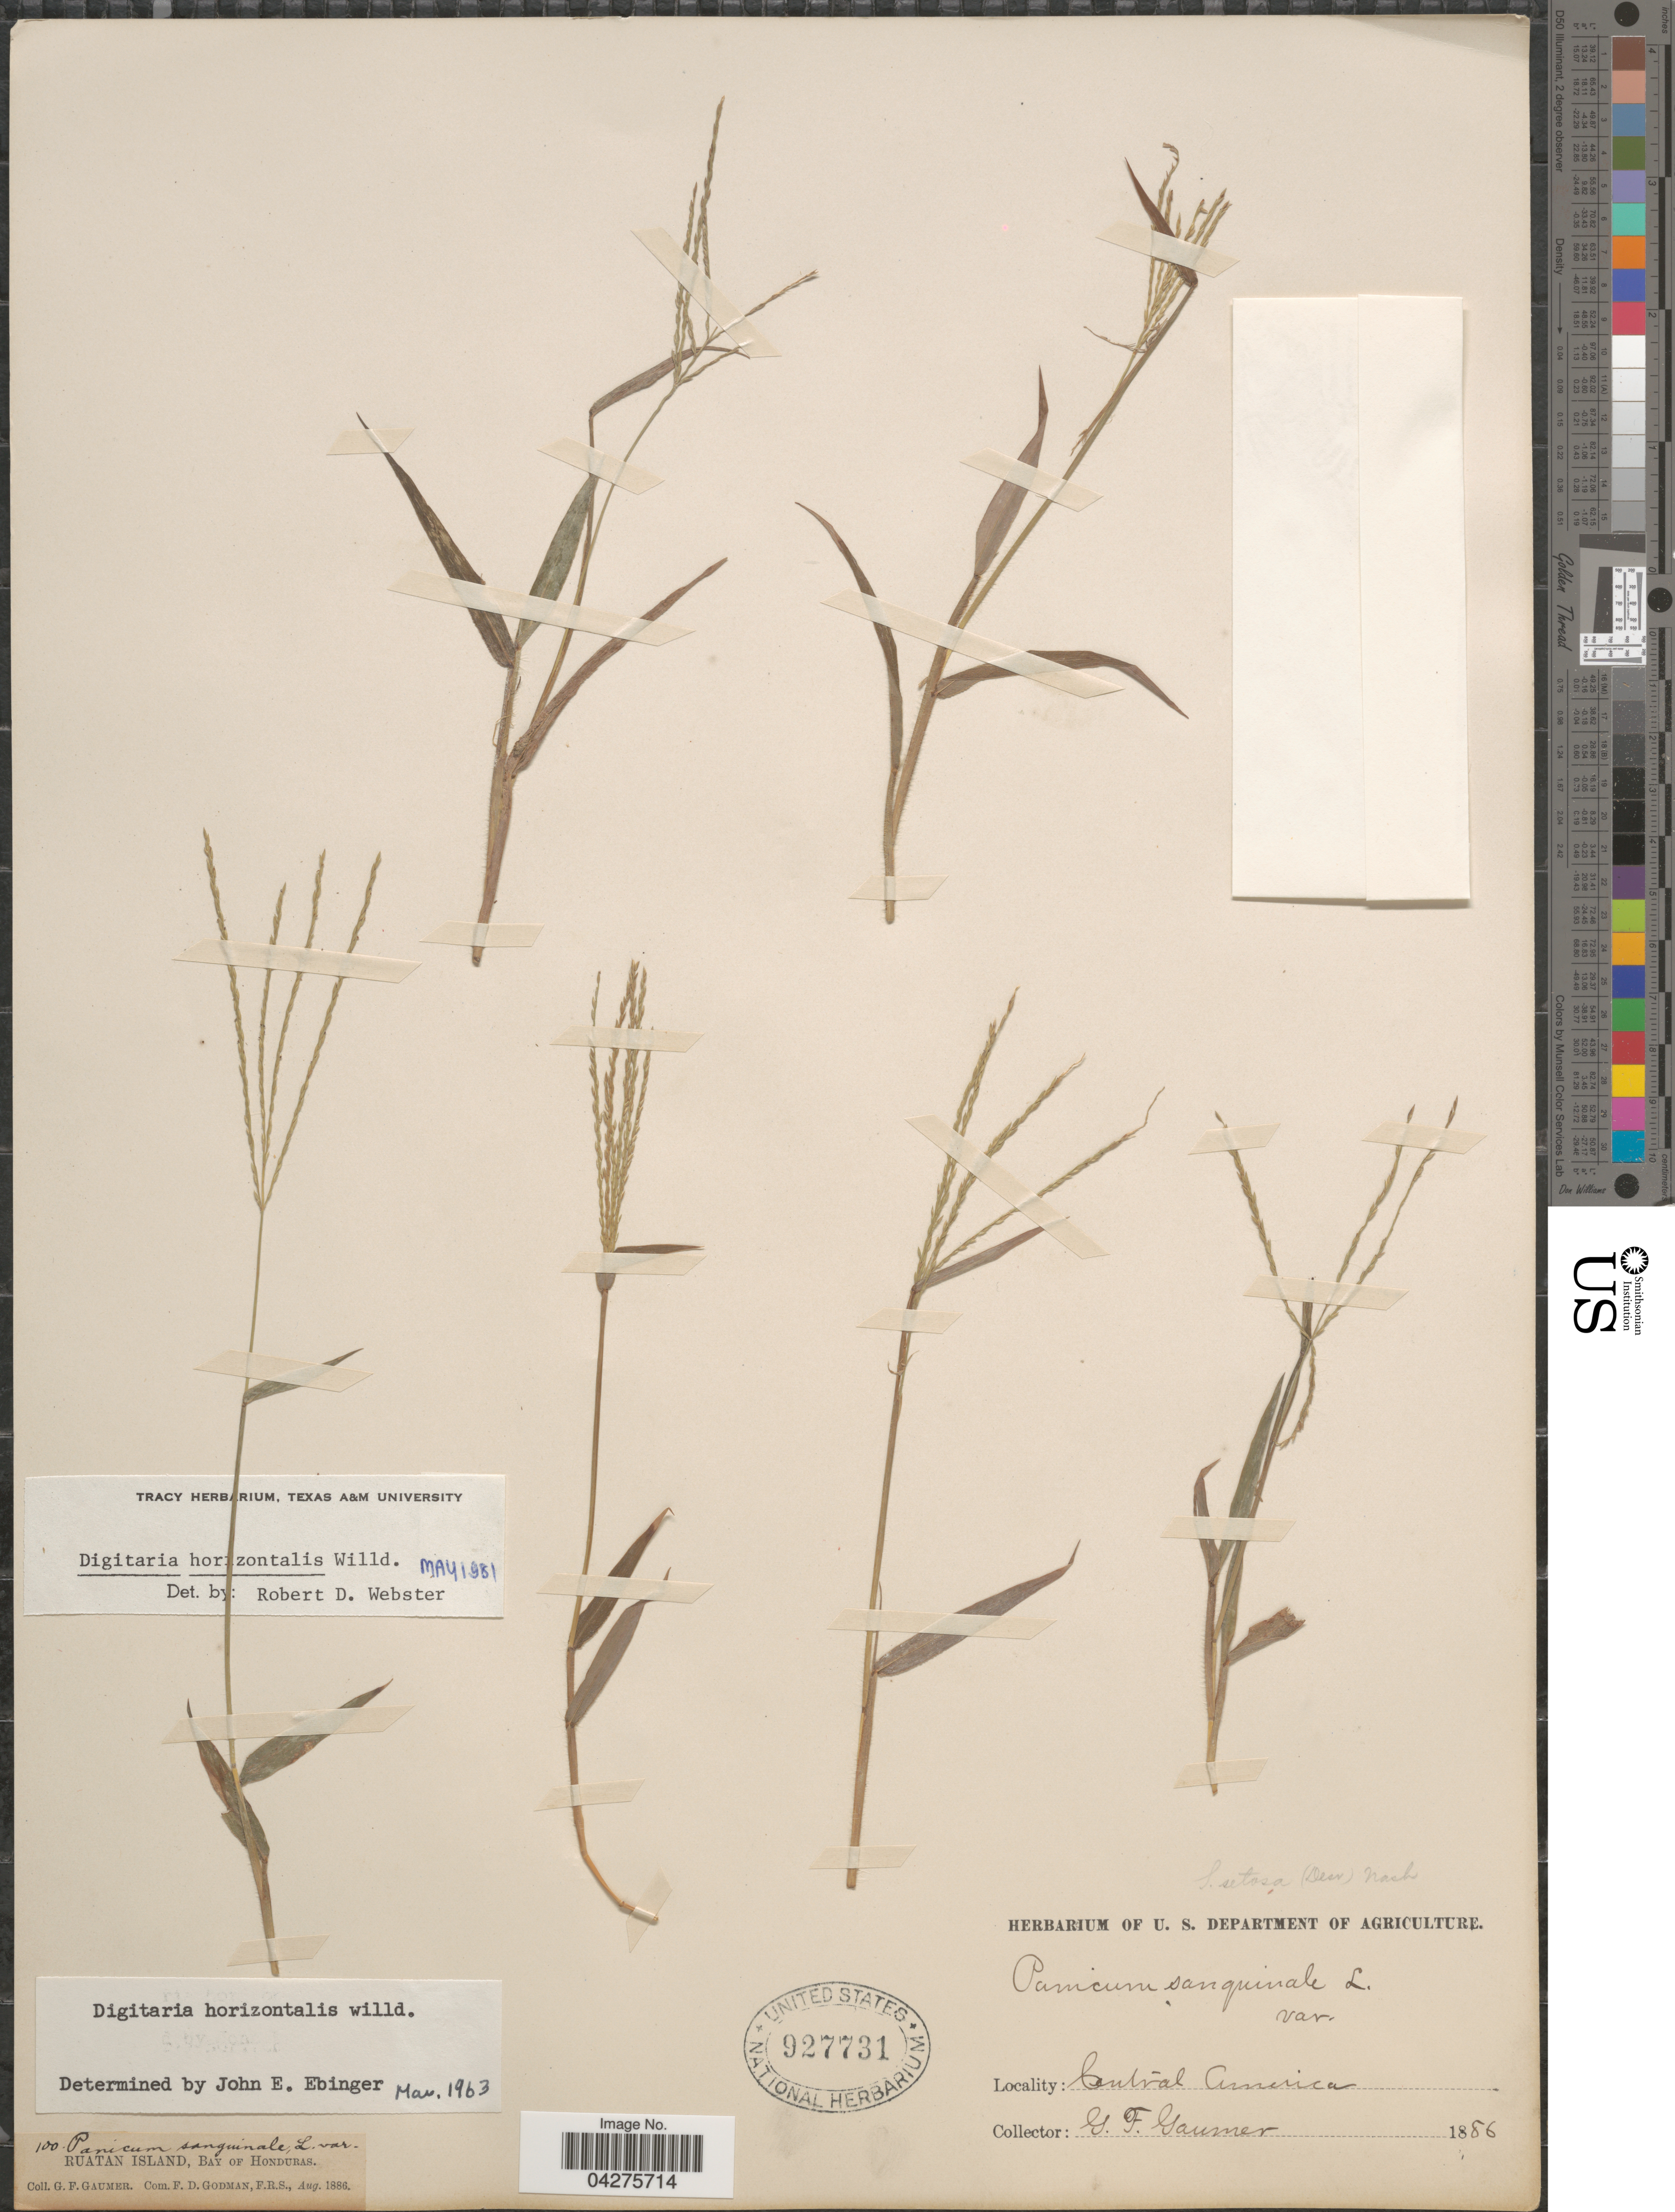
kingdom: Plantae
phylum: Tracheophyta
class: Liliopsida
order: Poales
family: Poaceae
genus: Digitaria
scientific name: Digitaria horizontalis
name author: Willd.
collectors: G. F. Gaumer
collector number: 100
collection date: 1886-08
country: Honduras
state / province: Islas de la Bahía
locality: Ruatan Island, Bay of Honduras.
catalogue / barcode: US 927731